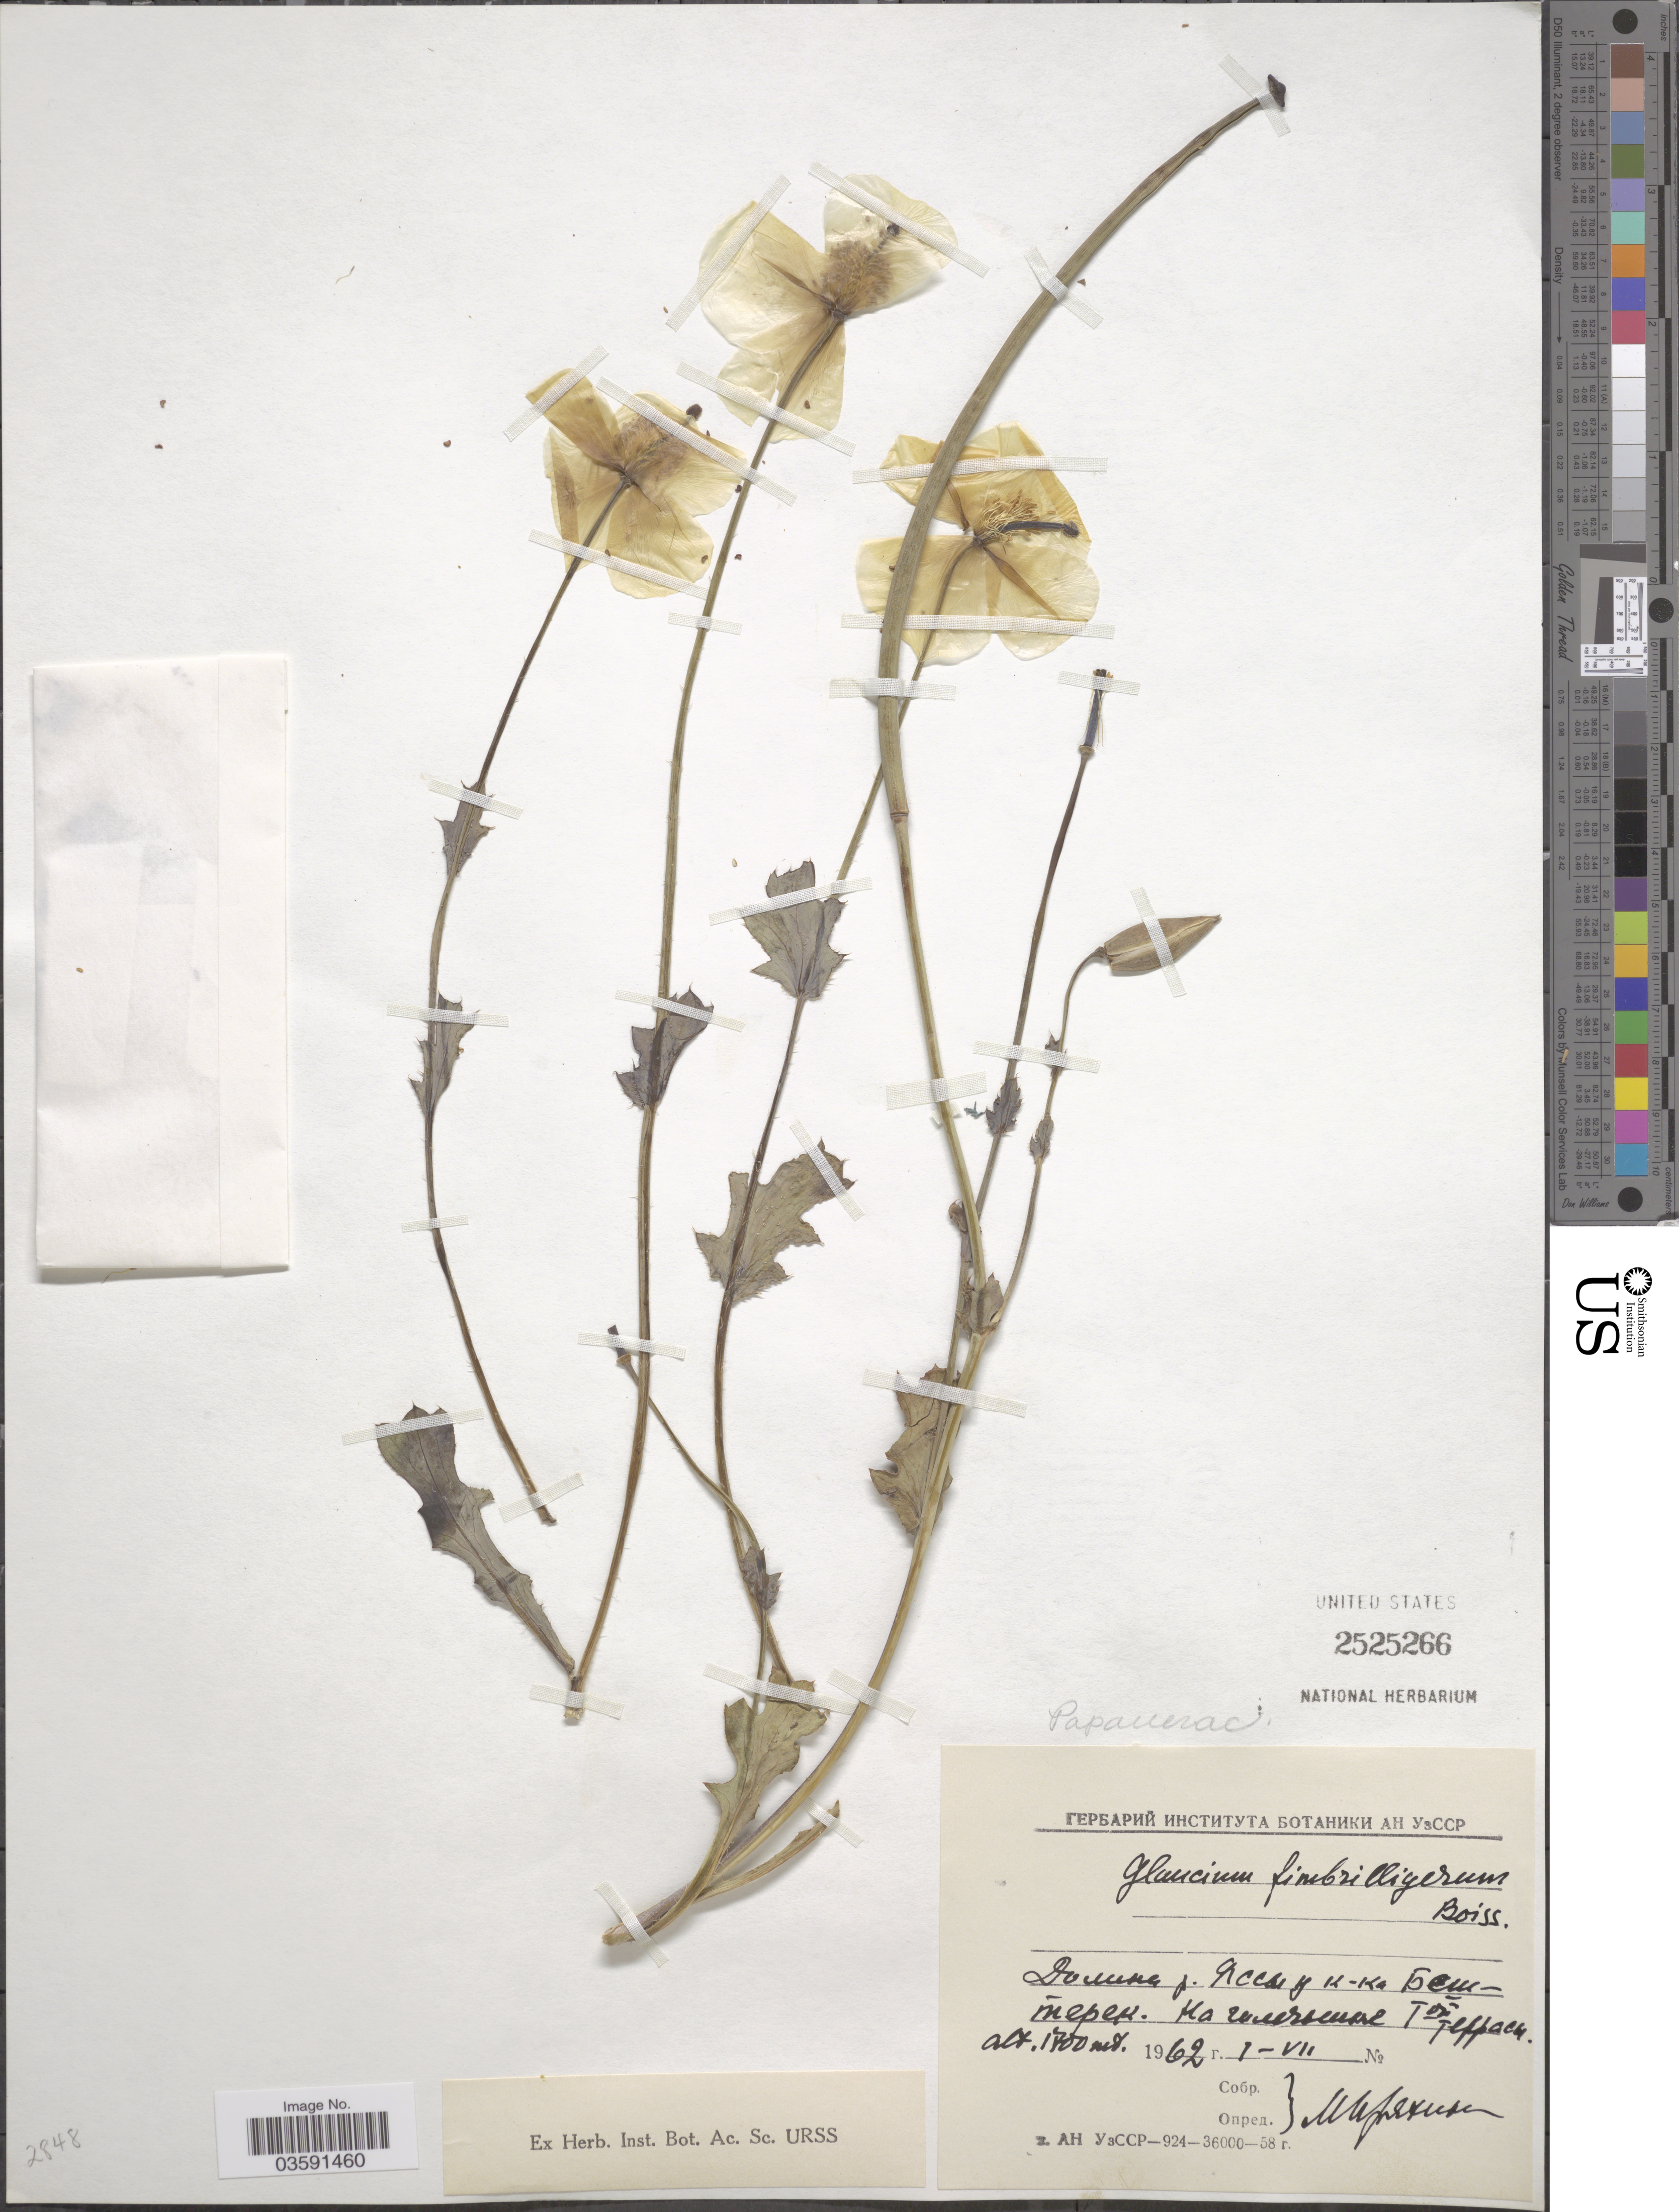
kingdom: Plantae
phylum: Tracheophyta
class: Magnoliopsida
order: Ranunculales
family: Papaveraceae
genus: Glaucium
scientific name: Glaucium fimbrilligerum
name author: Boiss.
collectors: M. Pryakhin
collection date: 1962-07-01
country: Kyrgyzstan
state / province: Naryn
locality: near village Beshterek.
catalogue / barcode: US 2525266